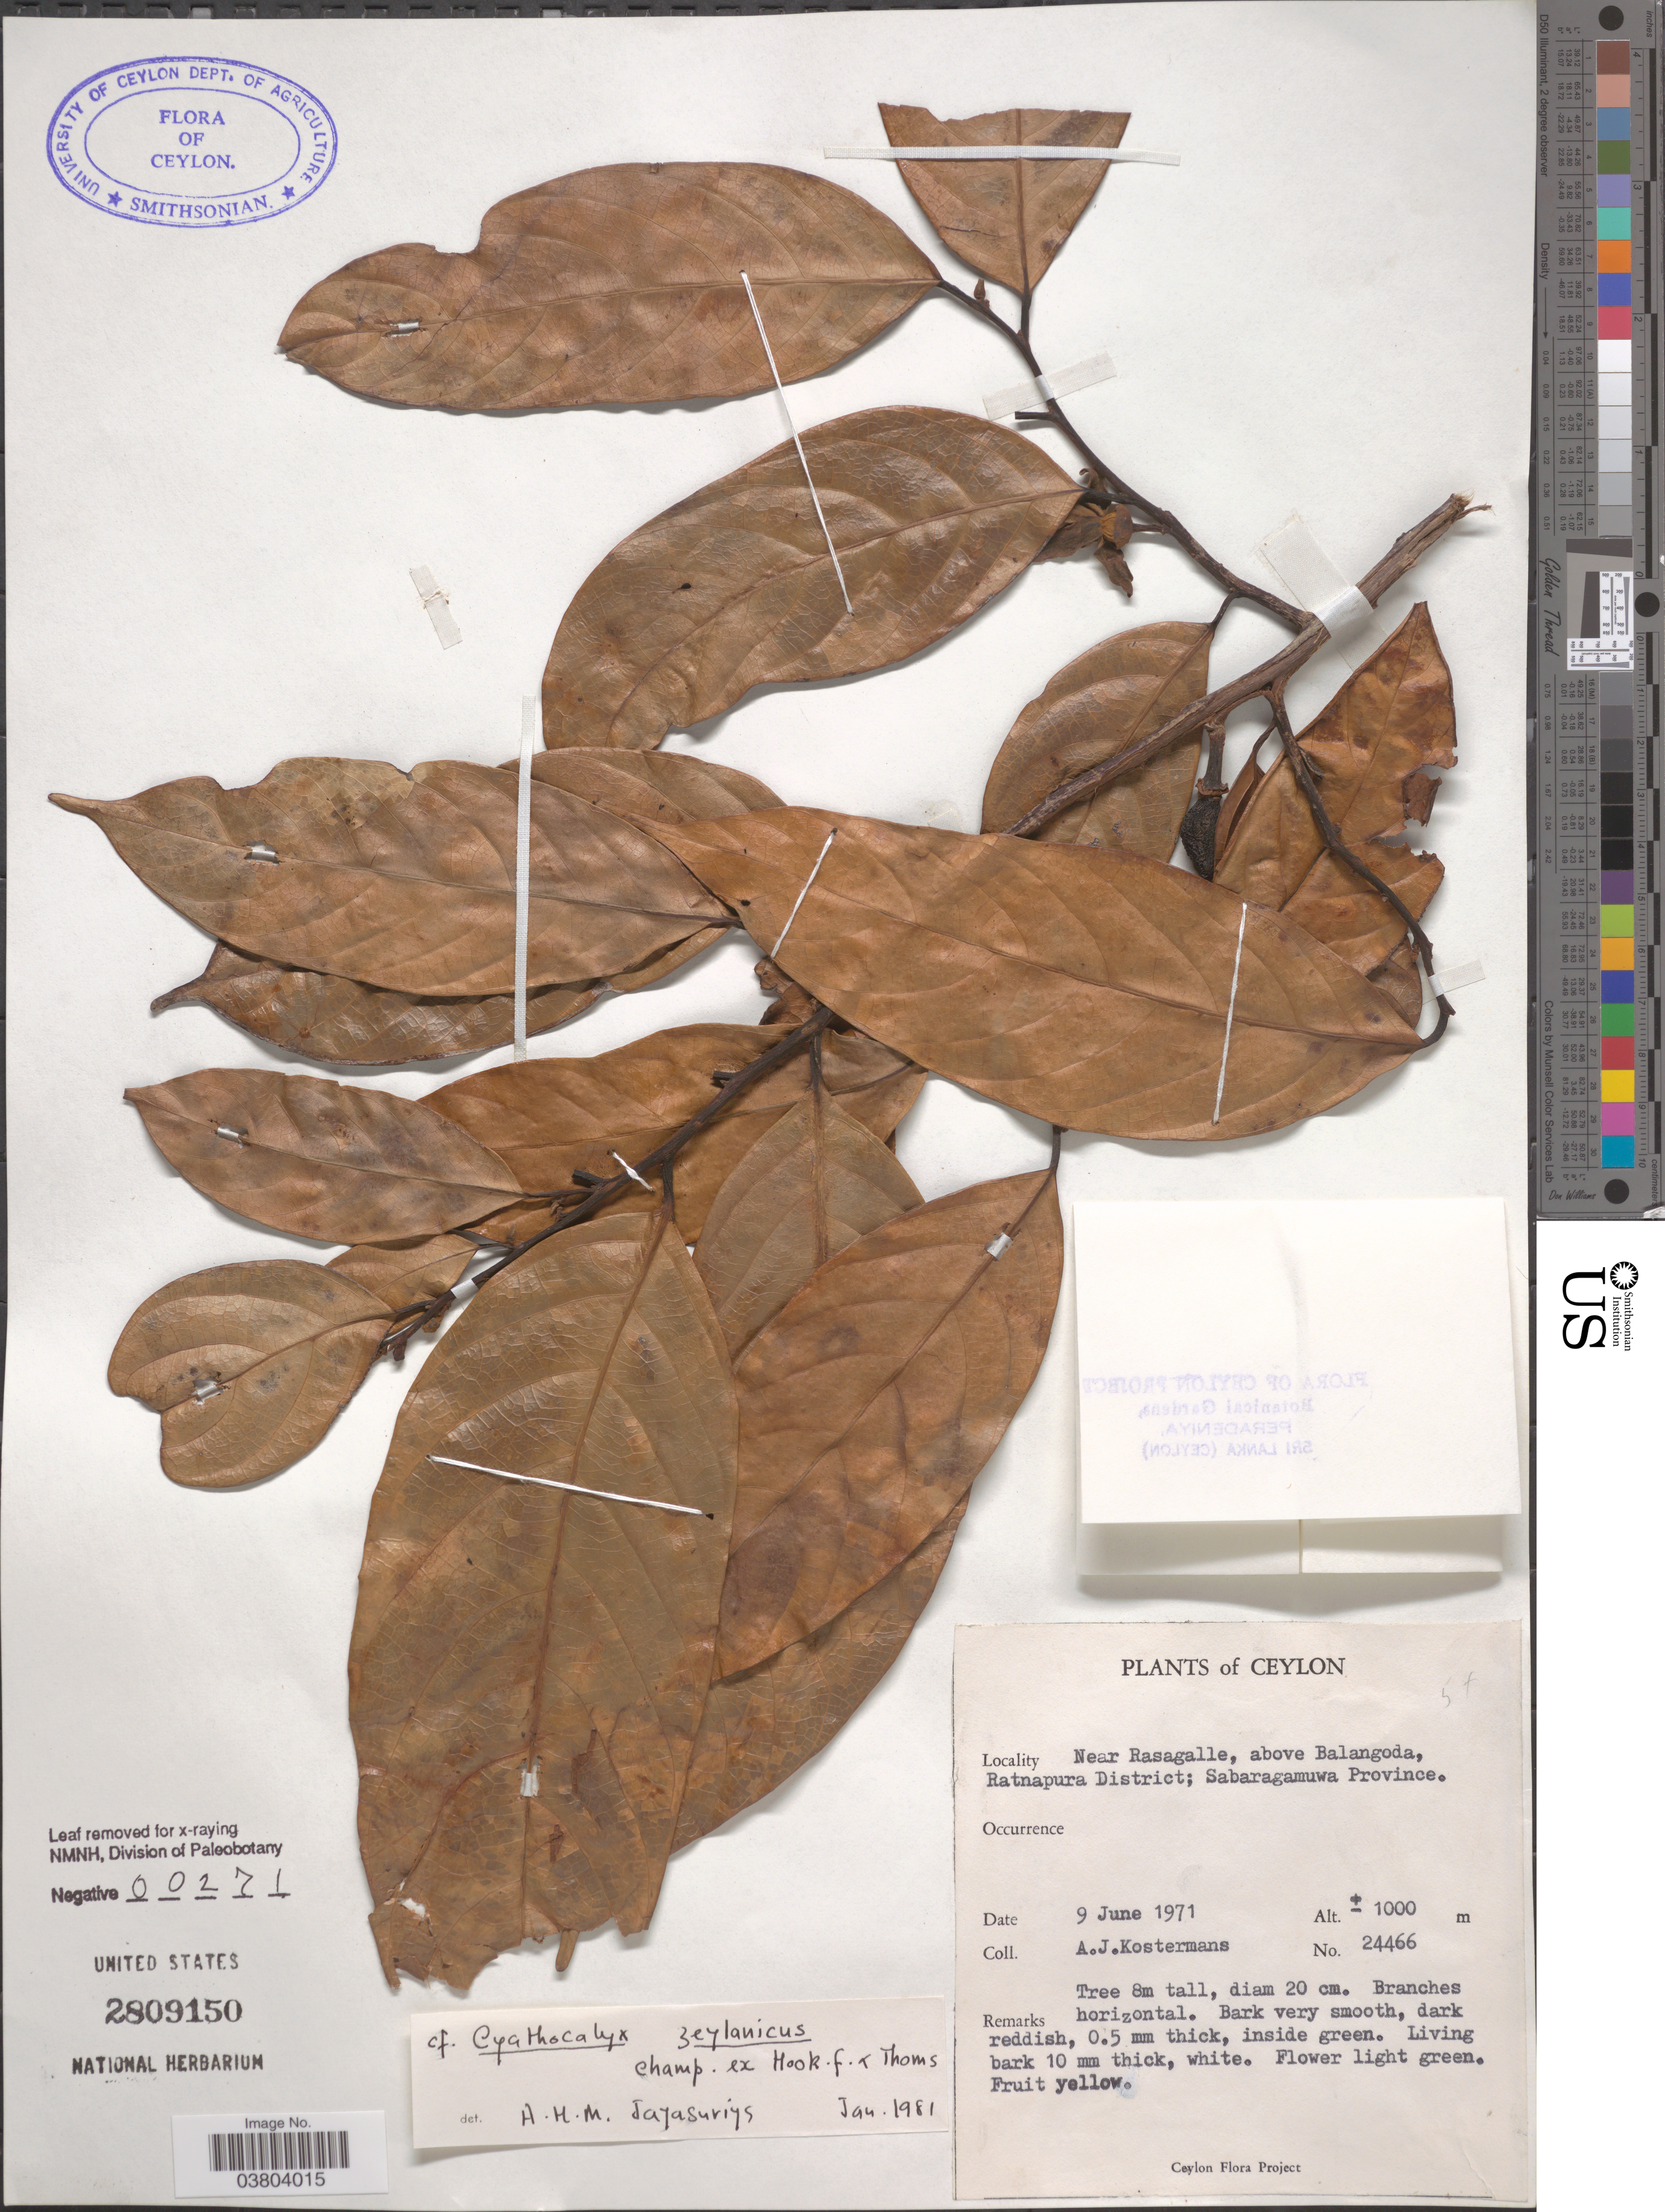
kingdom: Plantae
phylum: Tracheophyta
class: Magnoliopsida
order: Magnoliales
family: Annonaceae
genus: Cyathocalyx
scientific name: Cyathocalyx zeylanicus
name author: Champ. ex Hook. f. & Thomson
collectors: A. J. G. Kostermans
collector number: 24466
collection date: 1971-06-09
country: Sri Lanka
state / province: Sabaragamuwa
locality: Ceylon. Near Rasagalle, above Balangoda, Ratnapura District.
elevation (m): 1000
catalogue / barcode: US 2809150